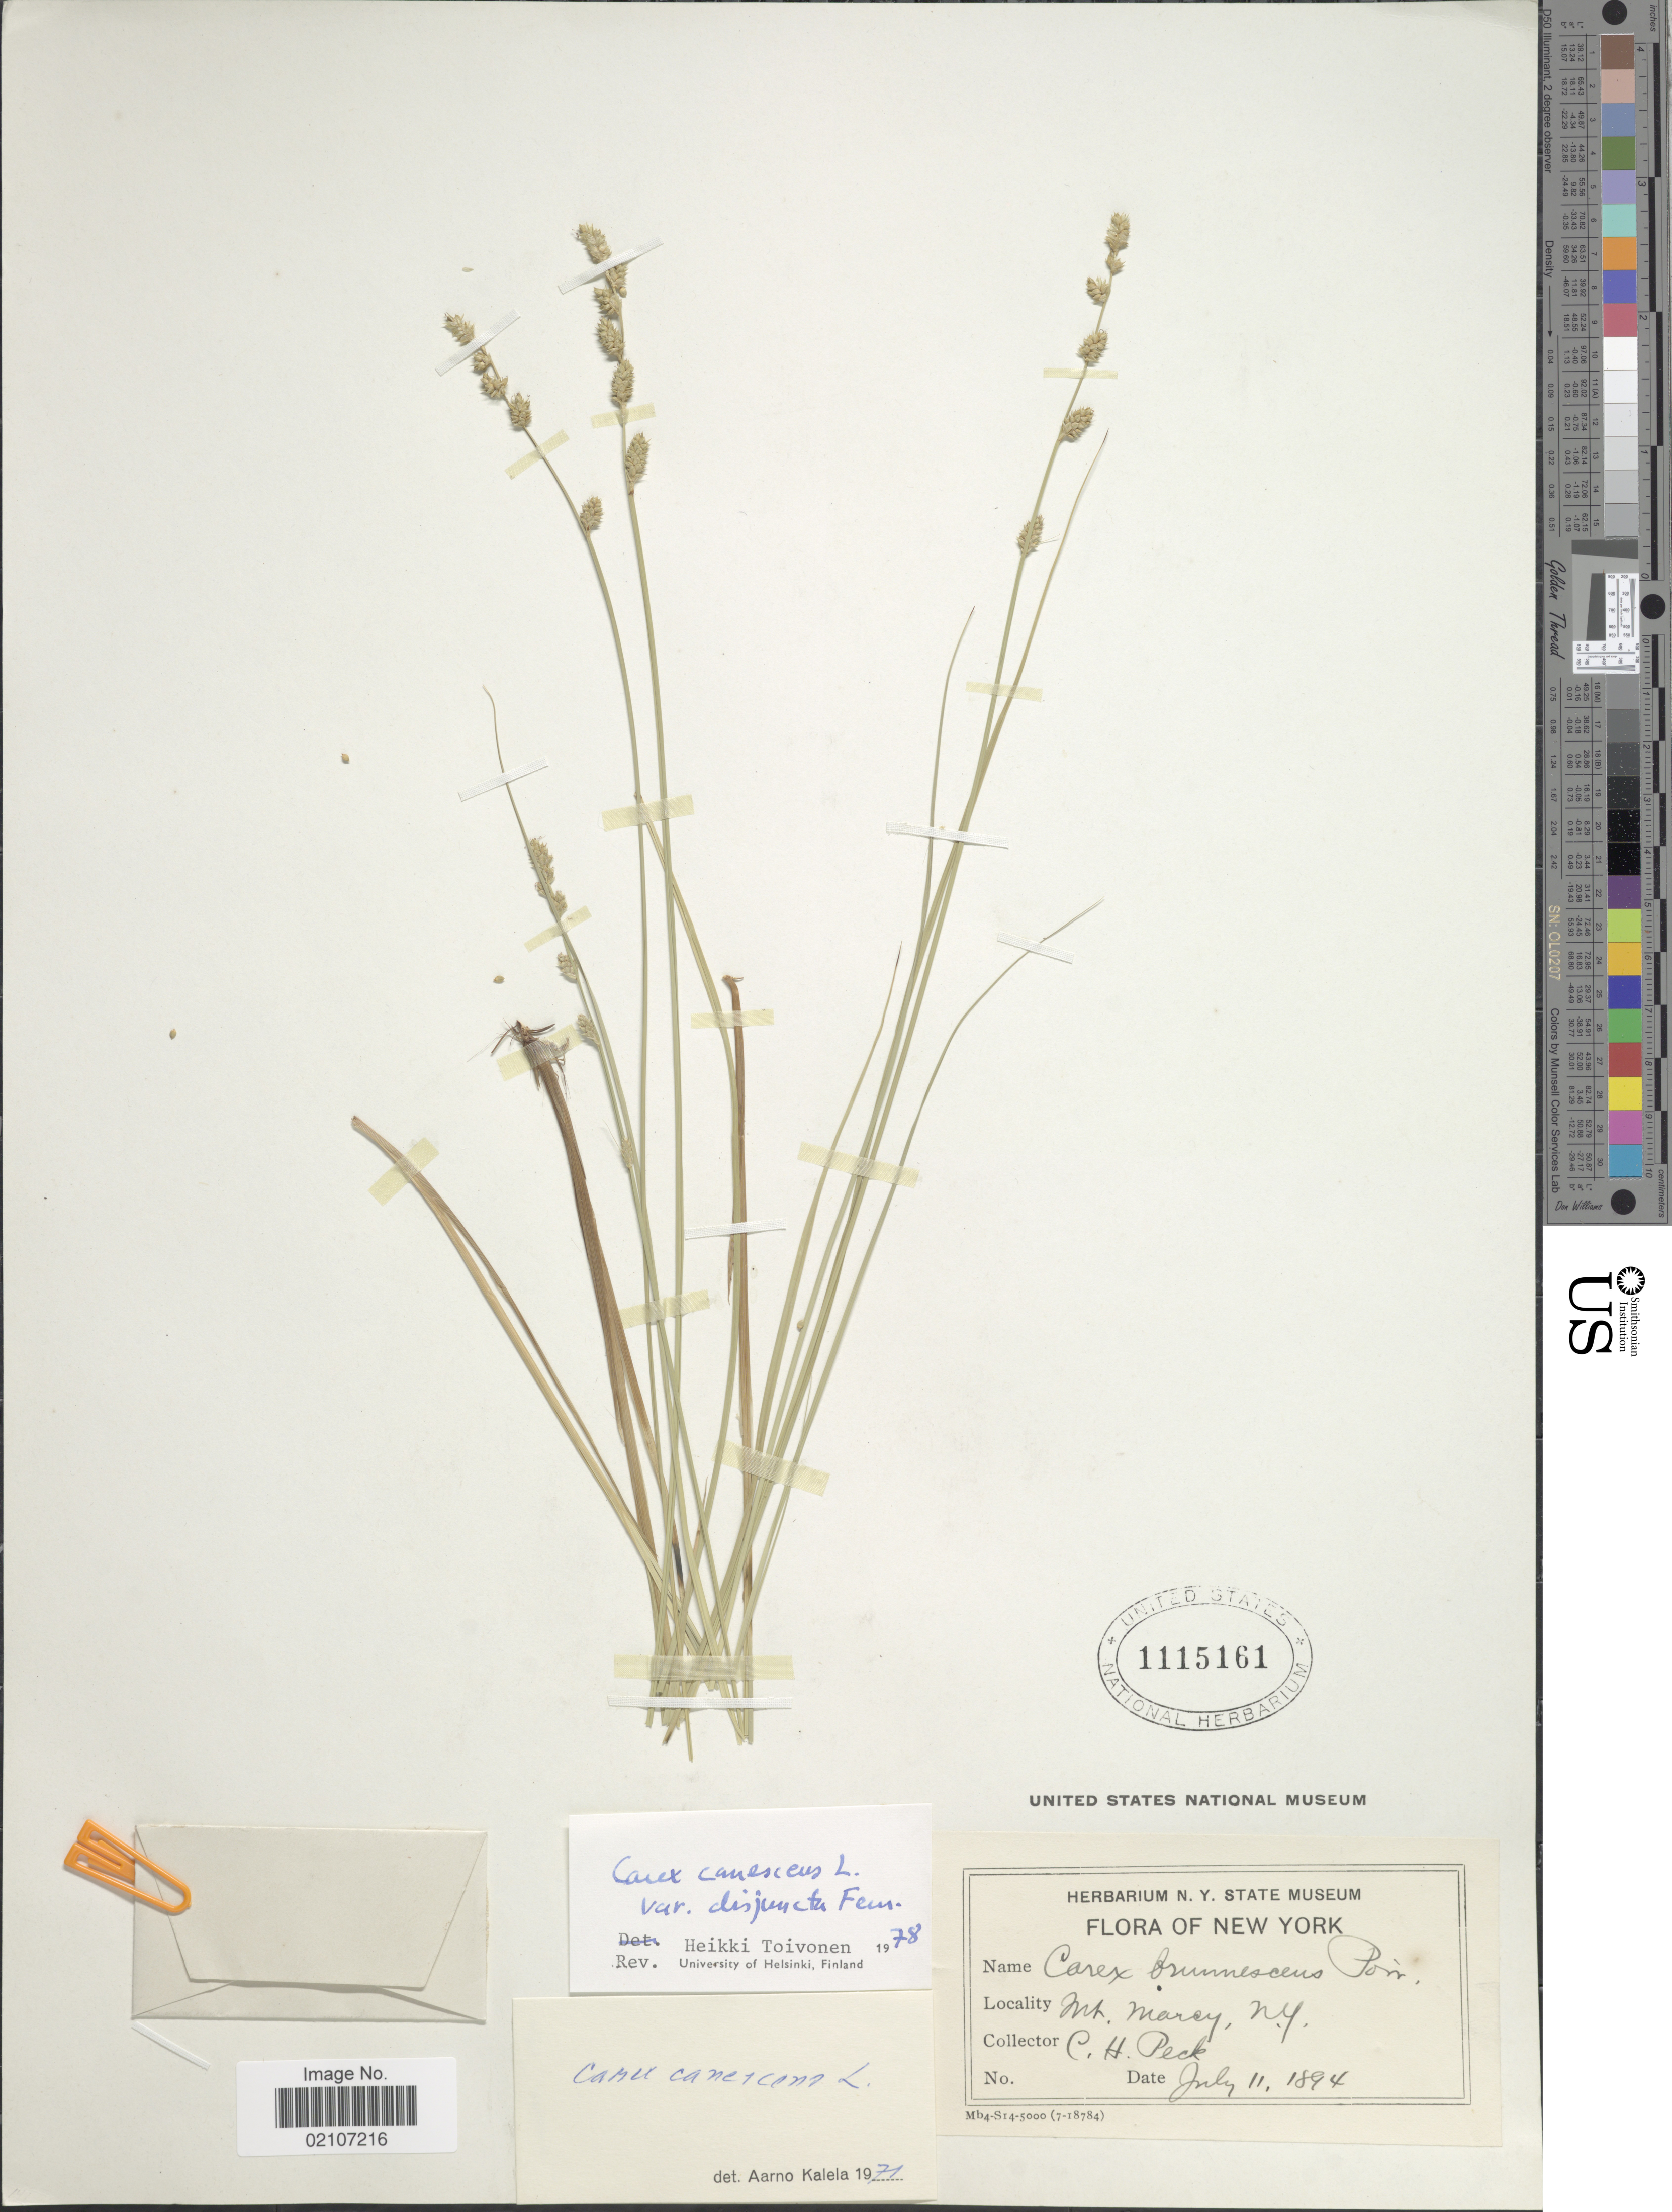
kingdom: Plantae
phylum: Tracheophyta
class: Liliopsida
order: Poales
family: Cyperaceae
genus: Carex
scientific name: Carex canescens var. disjuncta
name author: Fernald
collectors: C. H. Peck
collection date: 1894-07-11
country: United States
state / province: New York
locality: Mt. Marcy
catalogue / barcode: US 1115161